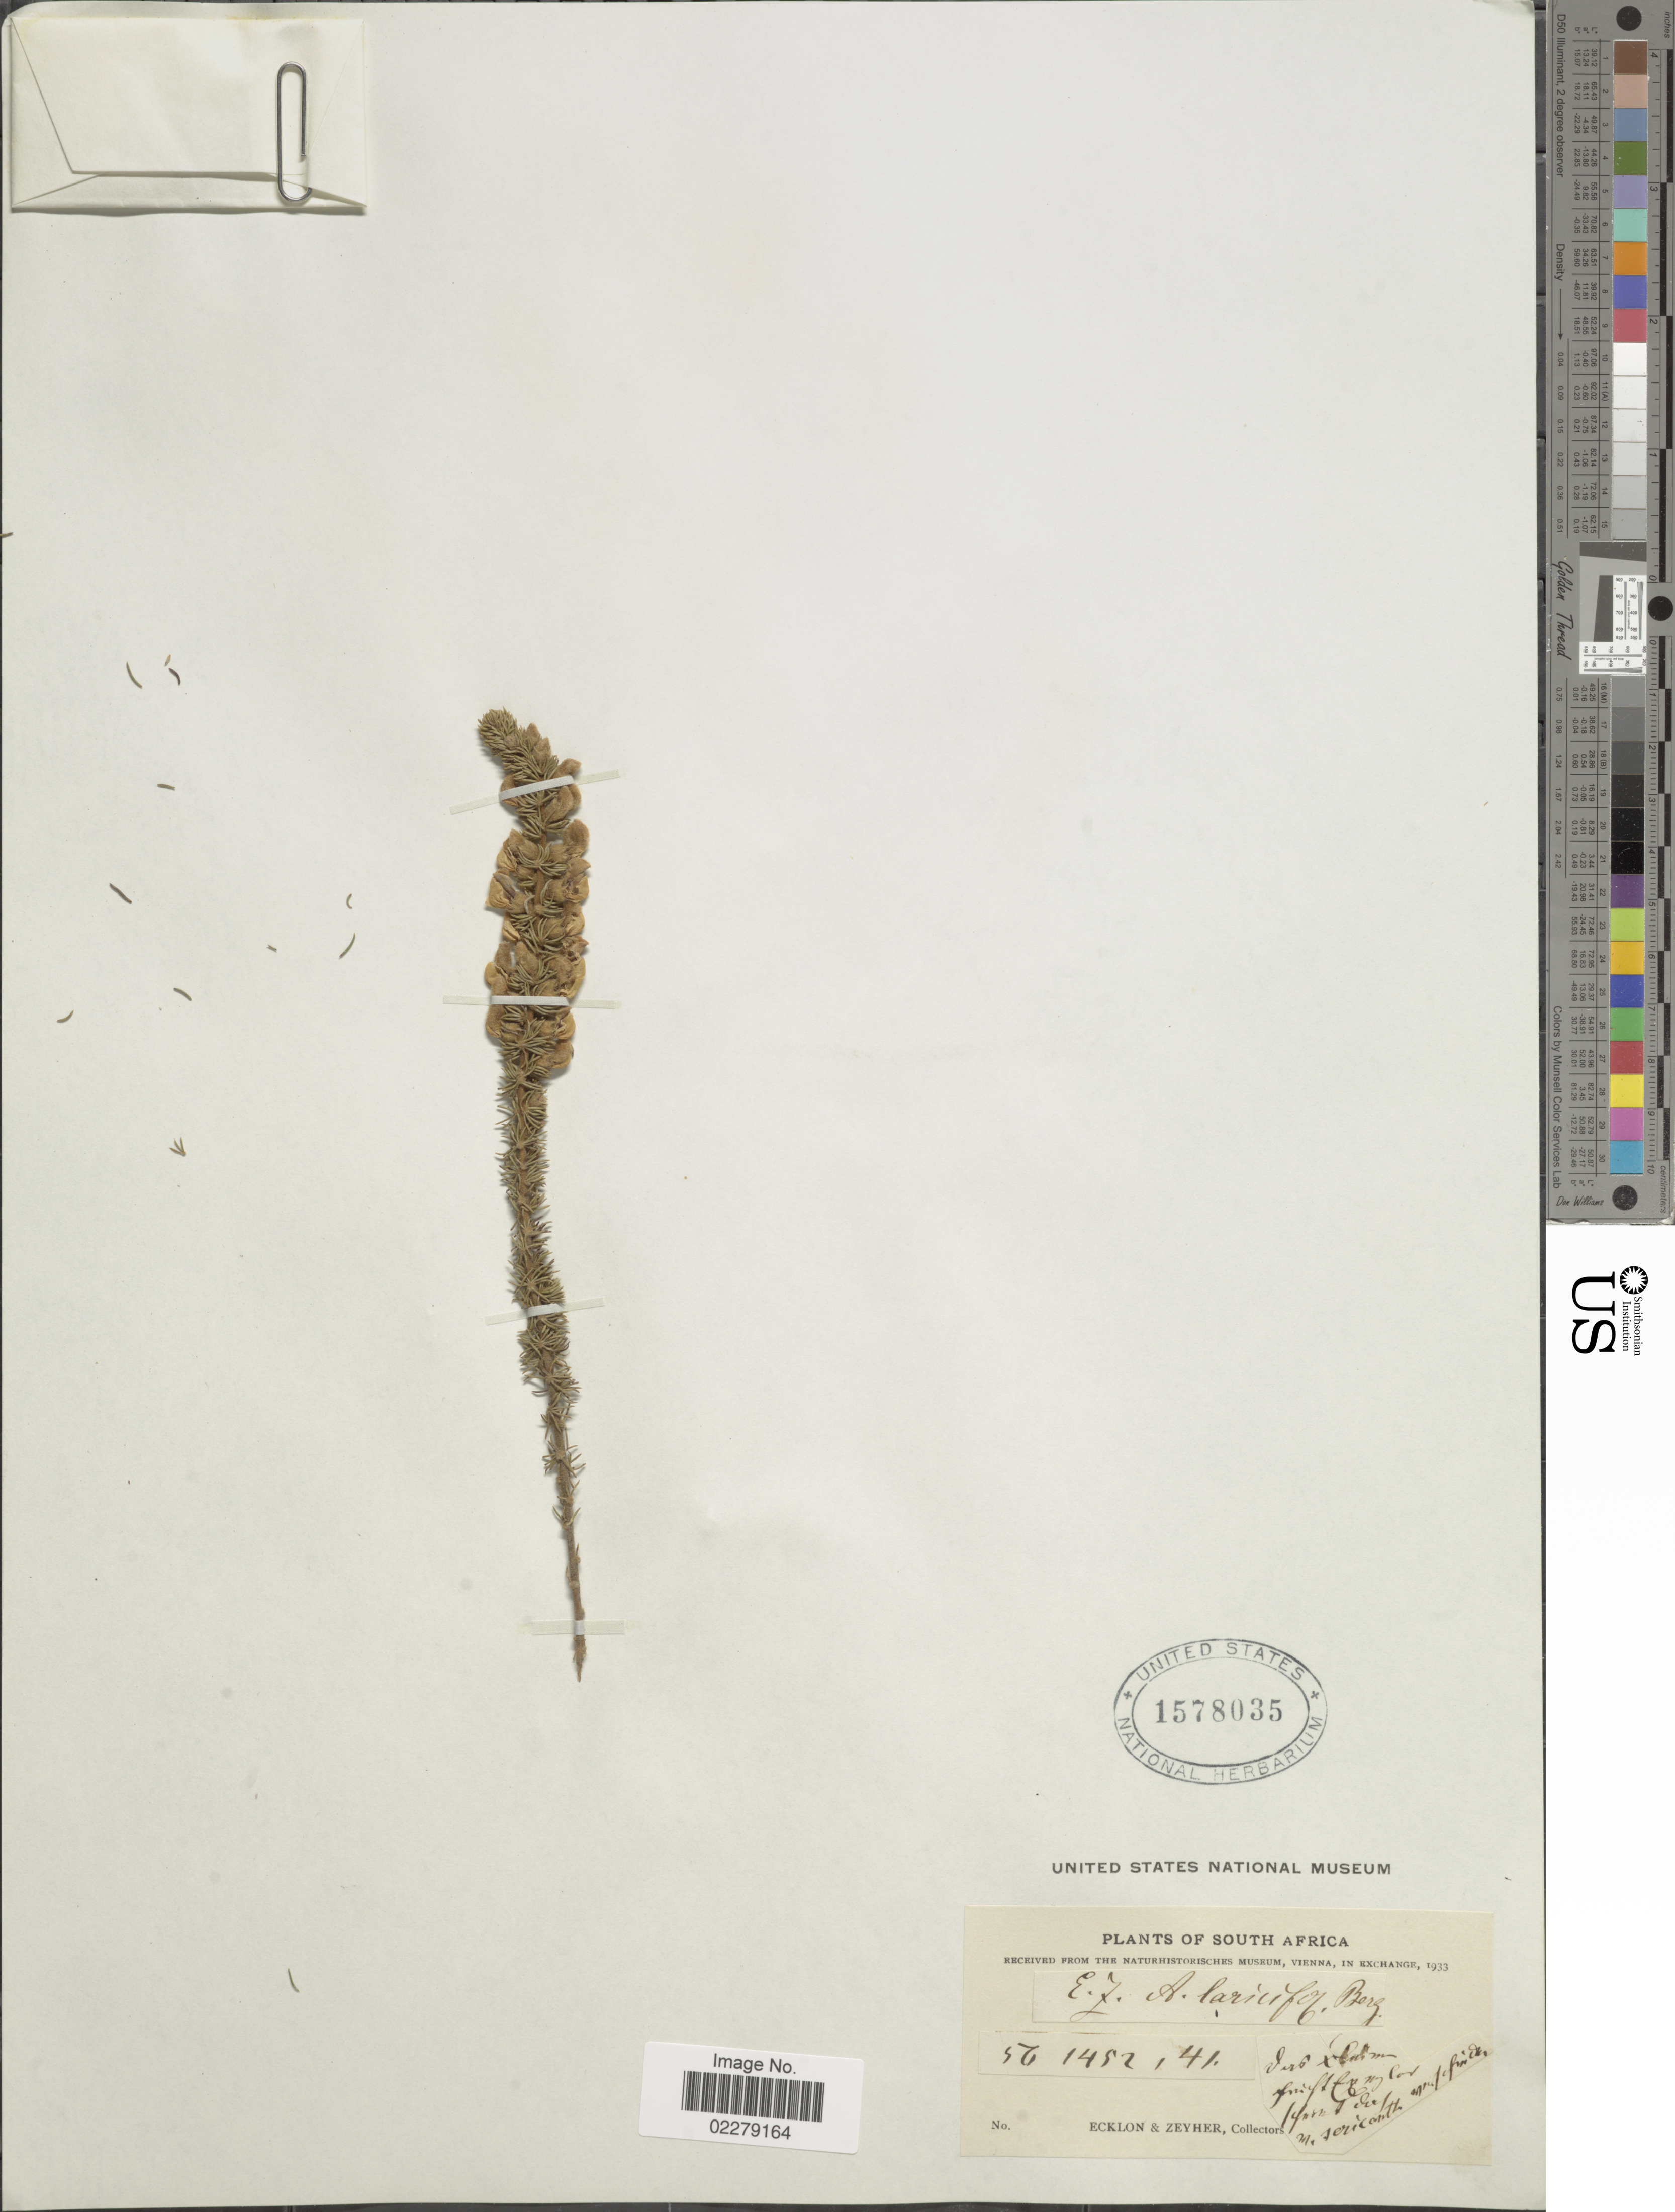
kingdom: Plantae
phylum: Tracheophyta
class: Magnoliopsida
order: Fabales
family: Fabaceae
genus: Aspalathus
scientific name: Aspalathus laricifolia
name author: P.J. Bergius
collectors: -. Ecklon & -. Zeyher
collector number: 56/1452/41?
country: South Africa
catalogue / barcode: US 1578035